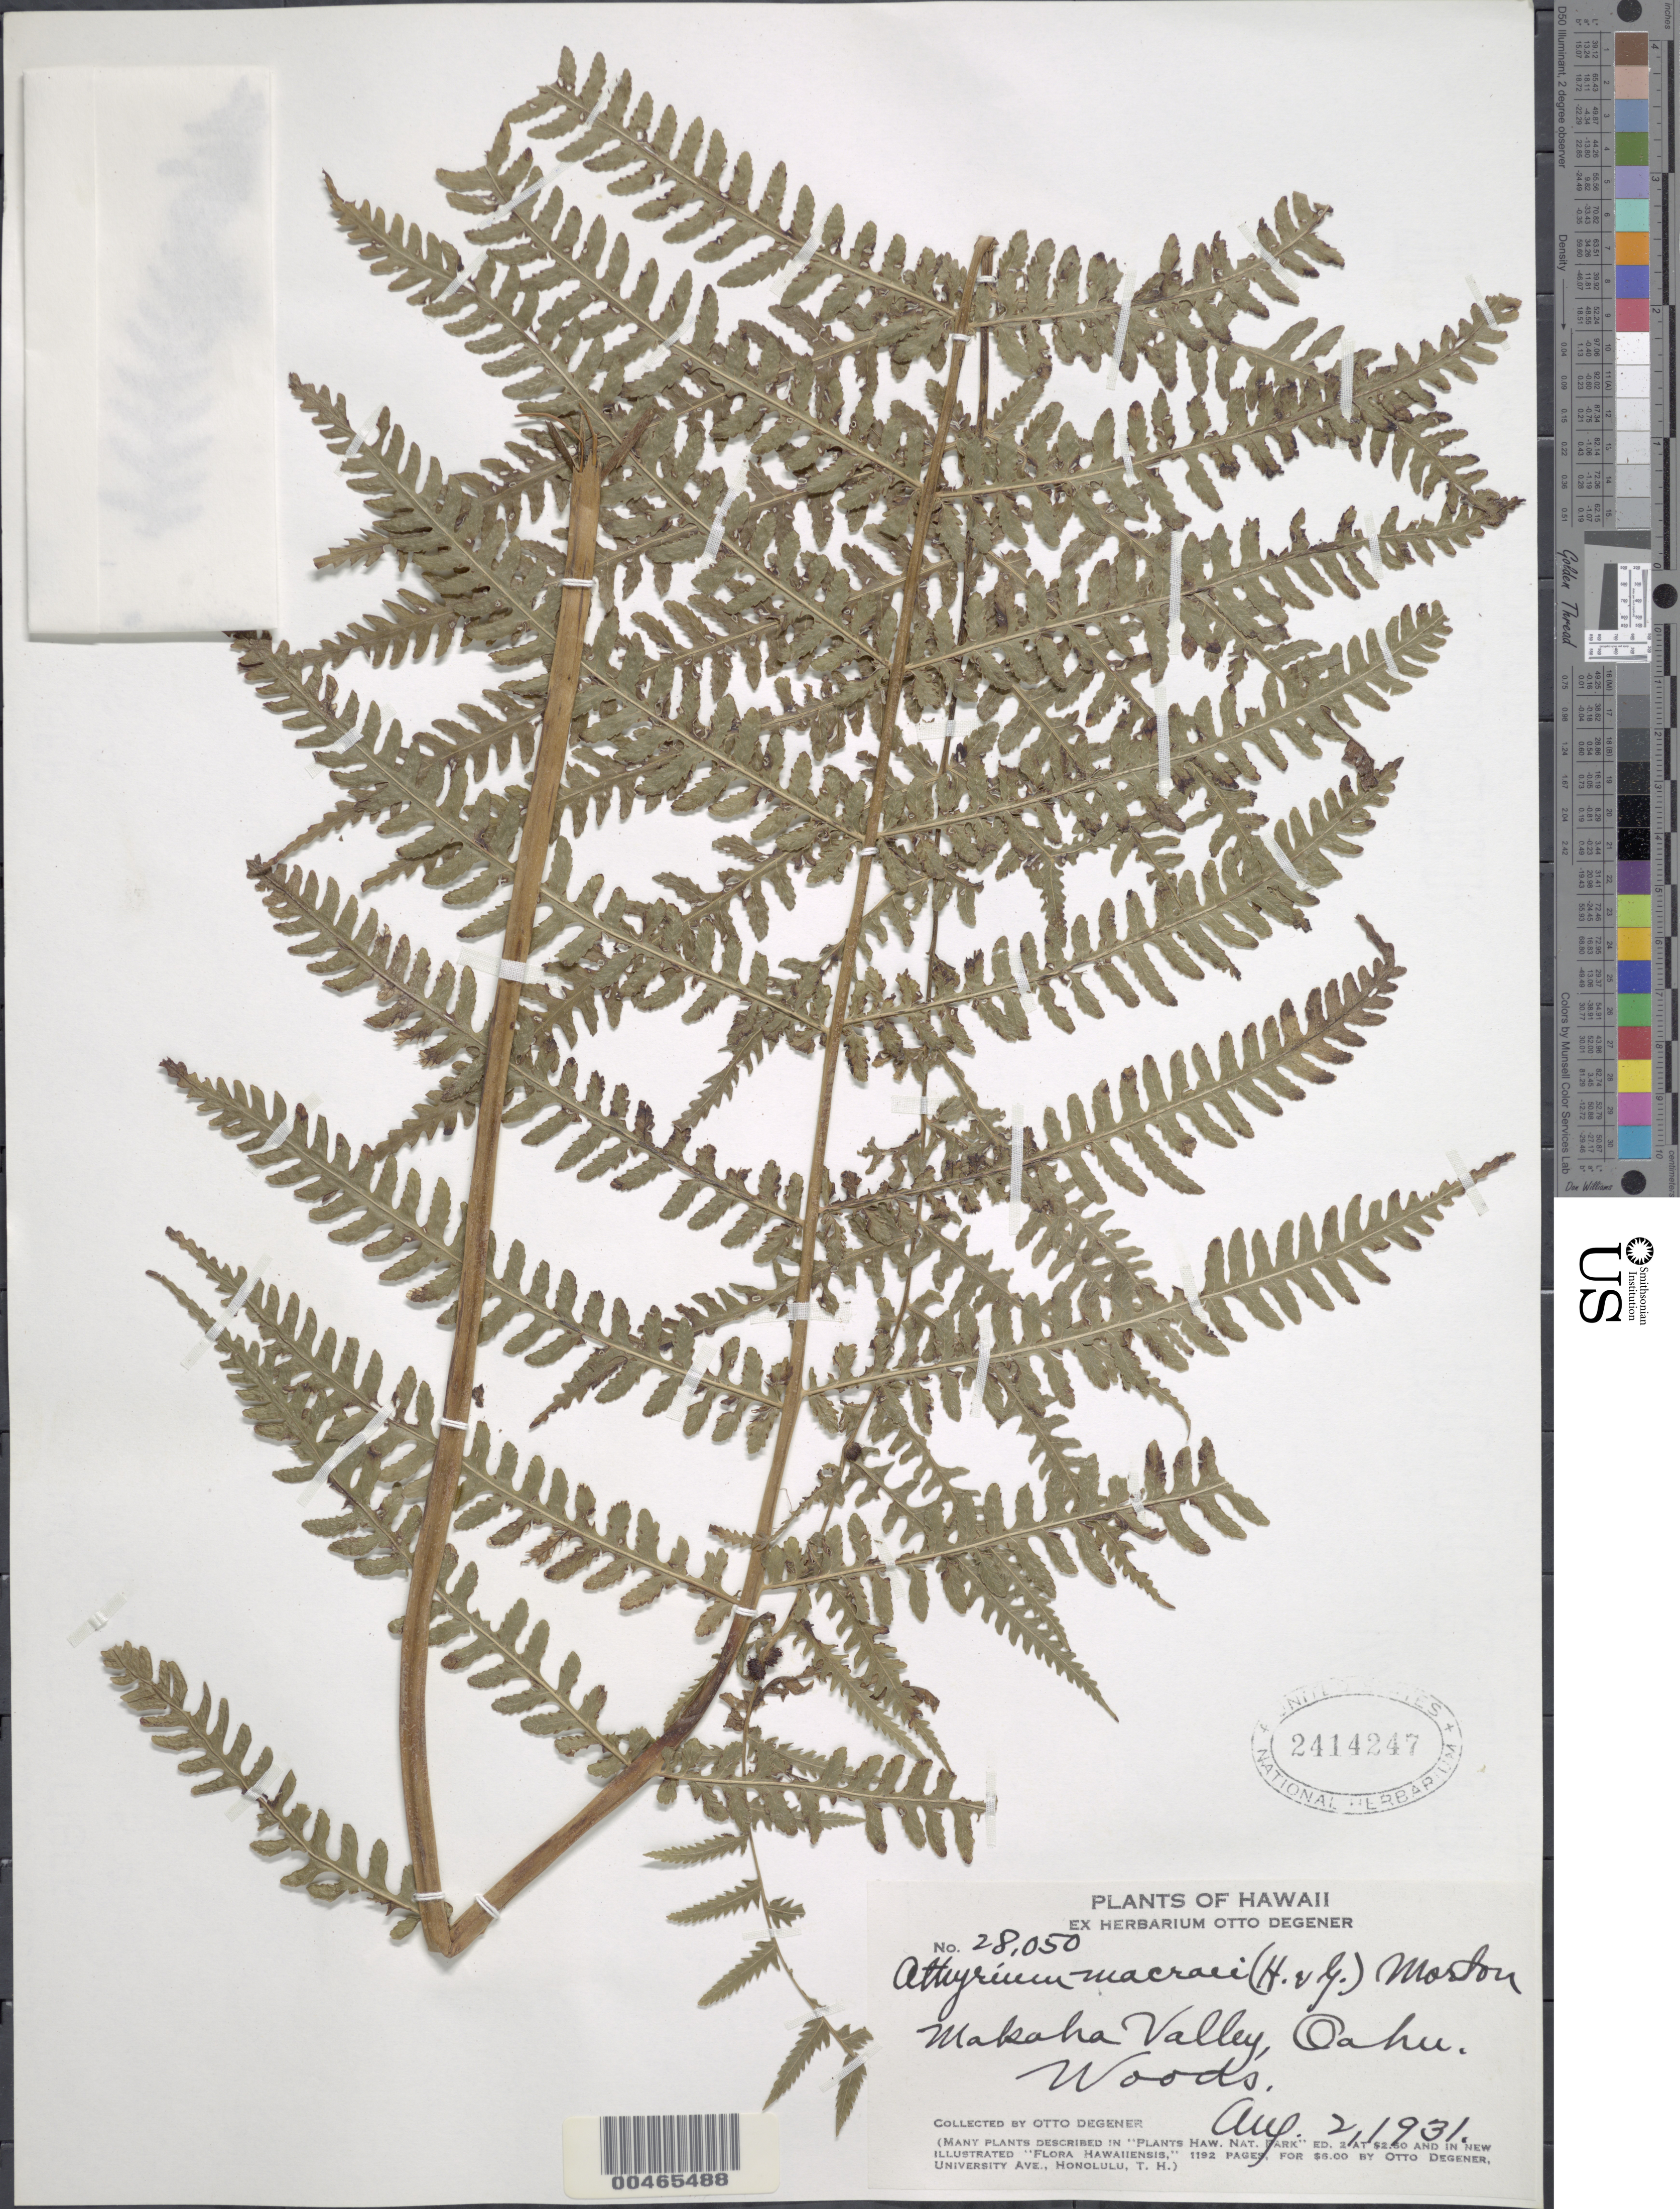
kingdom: Plantae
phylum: Tracheophyta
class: Polypodiopsida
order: Polypodiales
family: Athyriaceae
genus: Deparia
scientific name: Deparia prolifera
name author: (Kaulf.) Hook. & Grev.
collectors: O. Degener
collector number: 28050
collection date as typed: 2 Aug 1931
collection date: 1931-08-02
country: United States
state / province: Hawaii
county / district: Honolulu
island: Oahu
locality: Makaha Valley, Oahu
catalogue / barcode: US 2141247